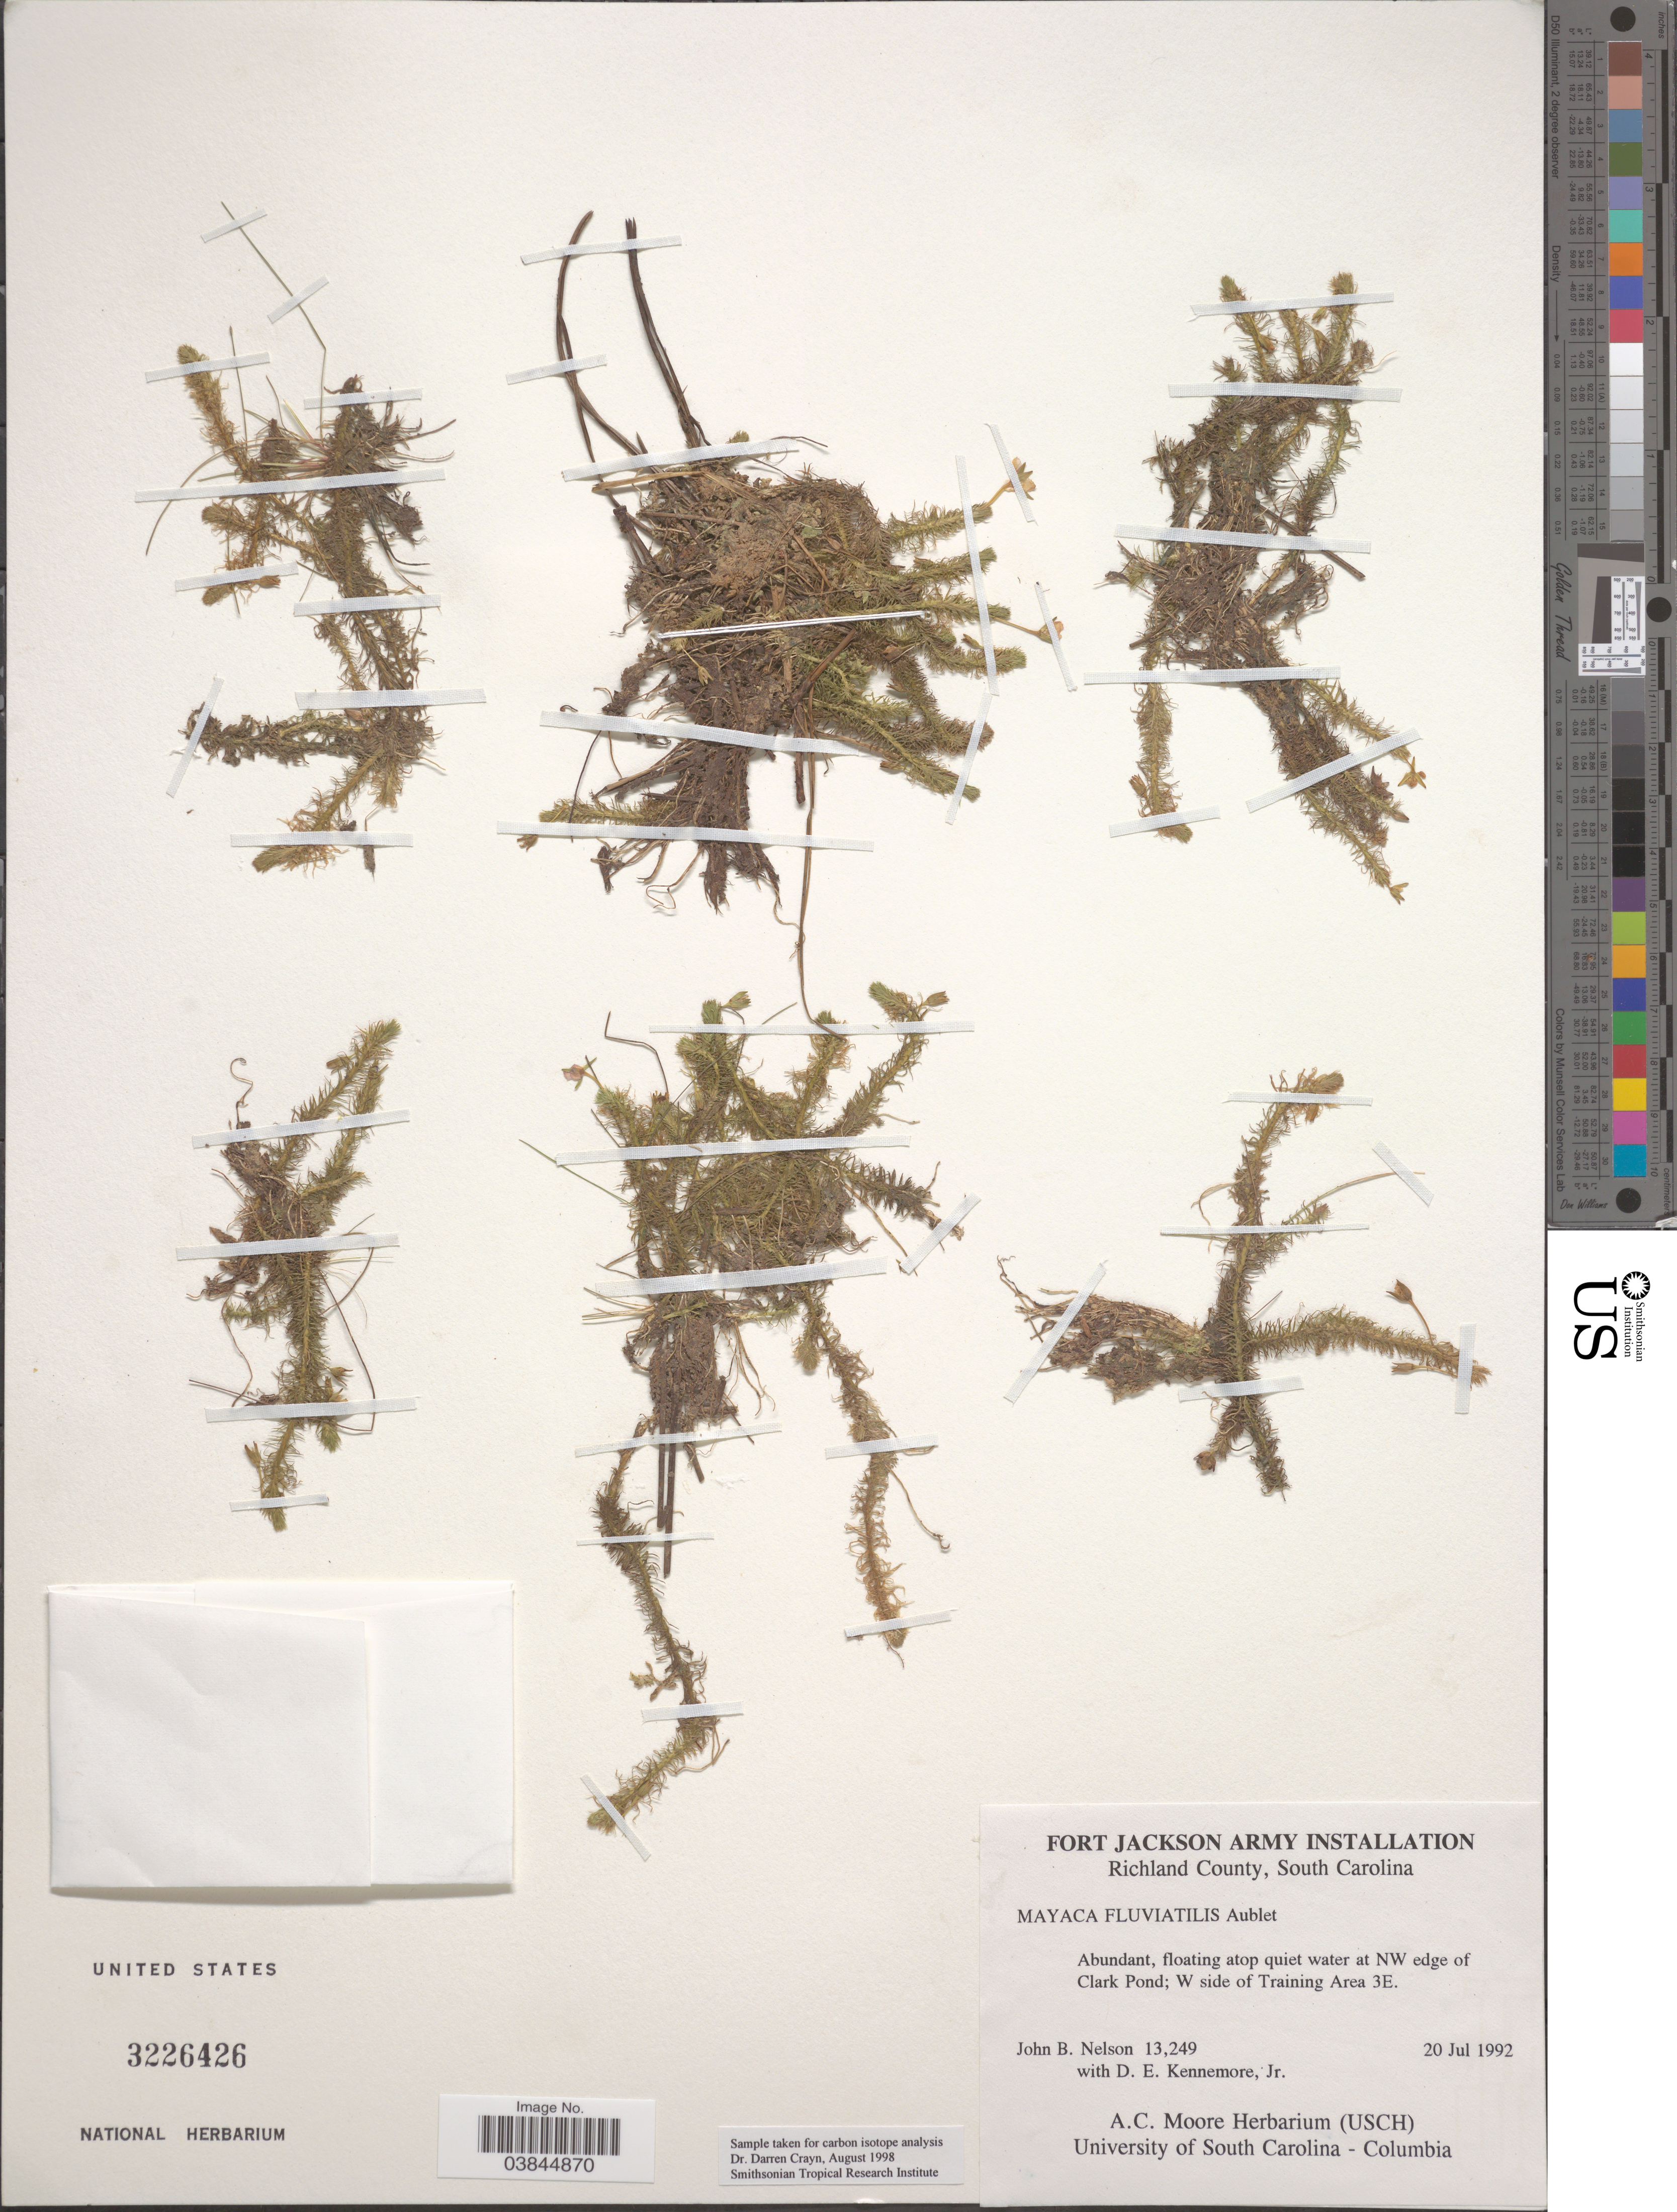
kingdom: Plantae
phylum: Tracheophyta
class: Liliopsida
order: Poales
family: Mayacaceae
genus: Mayaca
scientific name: Mayaca fluviatilis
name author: Aubl.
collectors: J. B. Nelson & D. Kennemore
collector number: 13249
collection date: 1992-07-20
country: United States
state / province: South Carolina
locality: Richland County. At NW edge of Clark Pond; W side of Training Area 2E.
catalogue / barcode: US 3226426